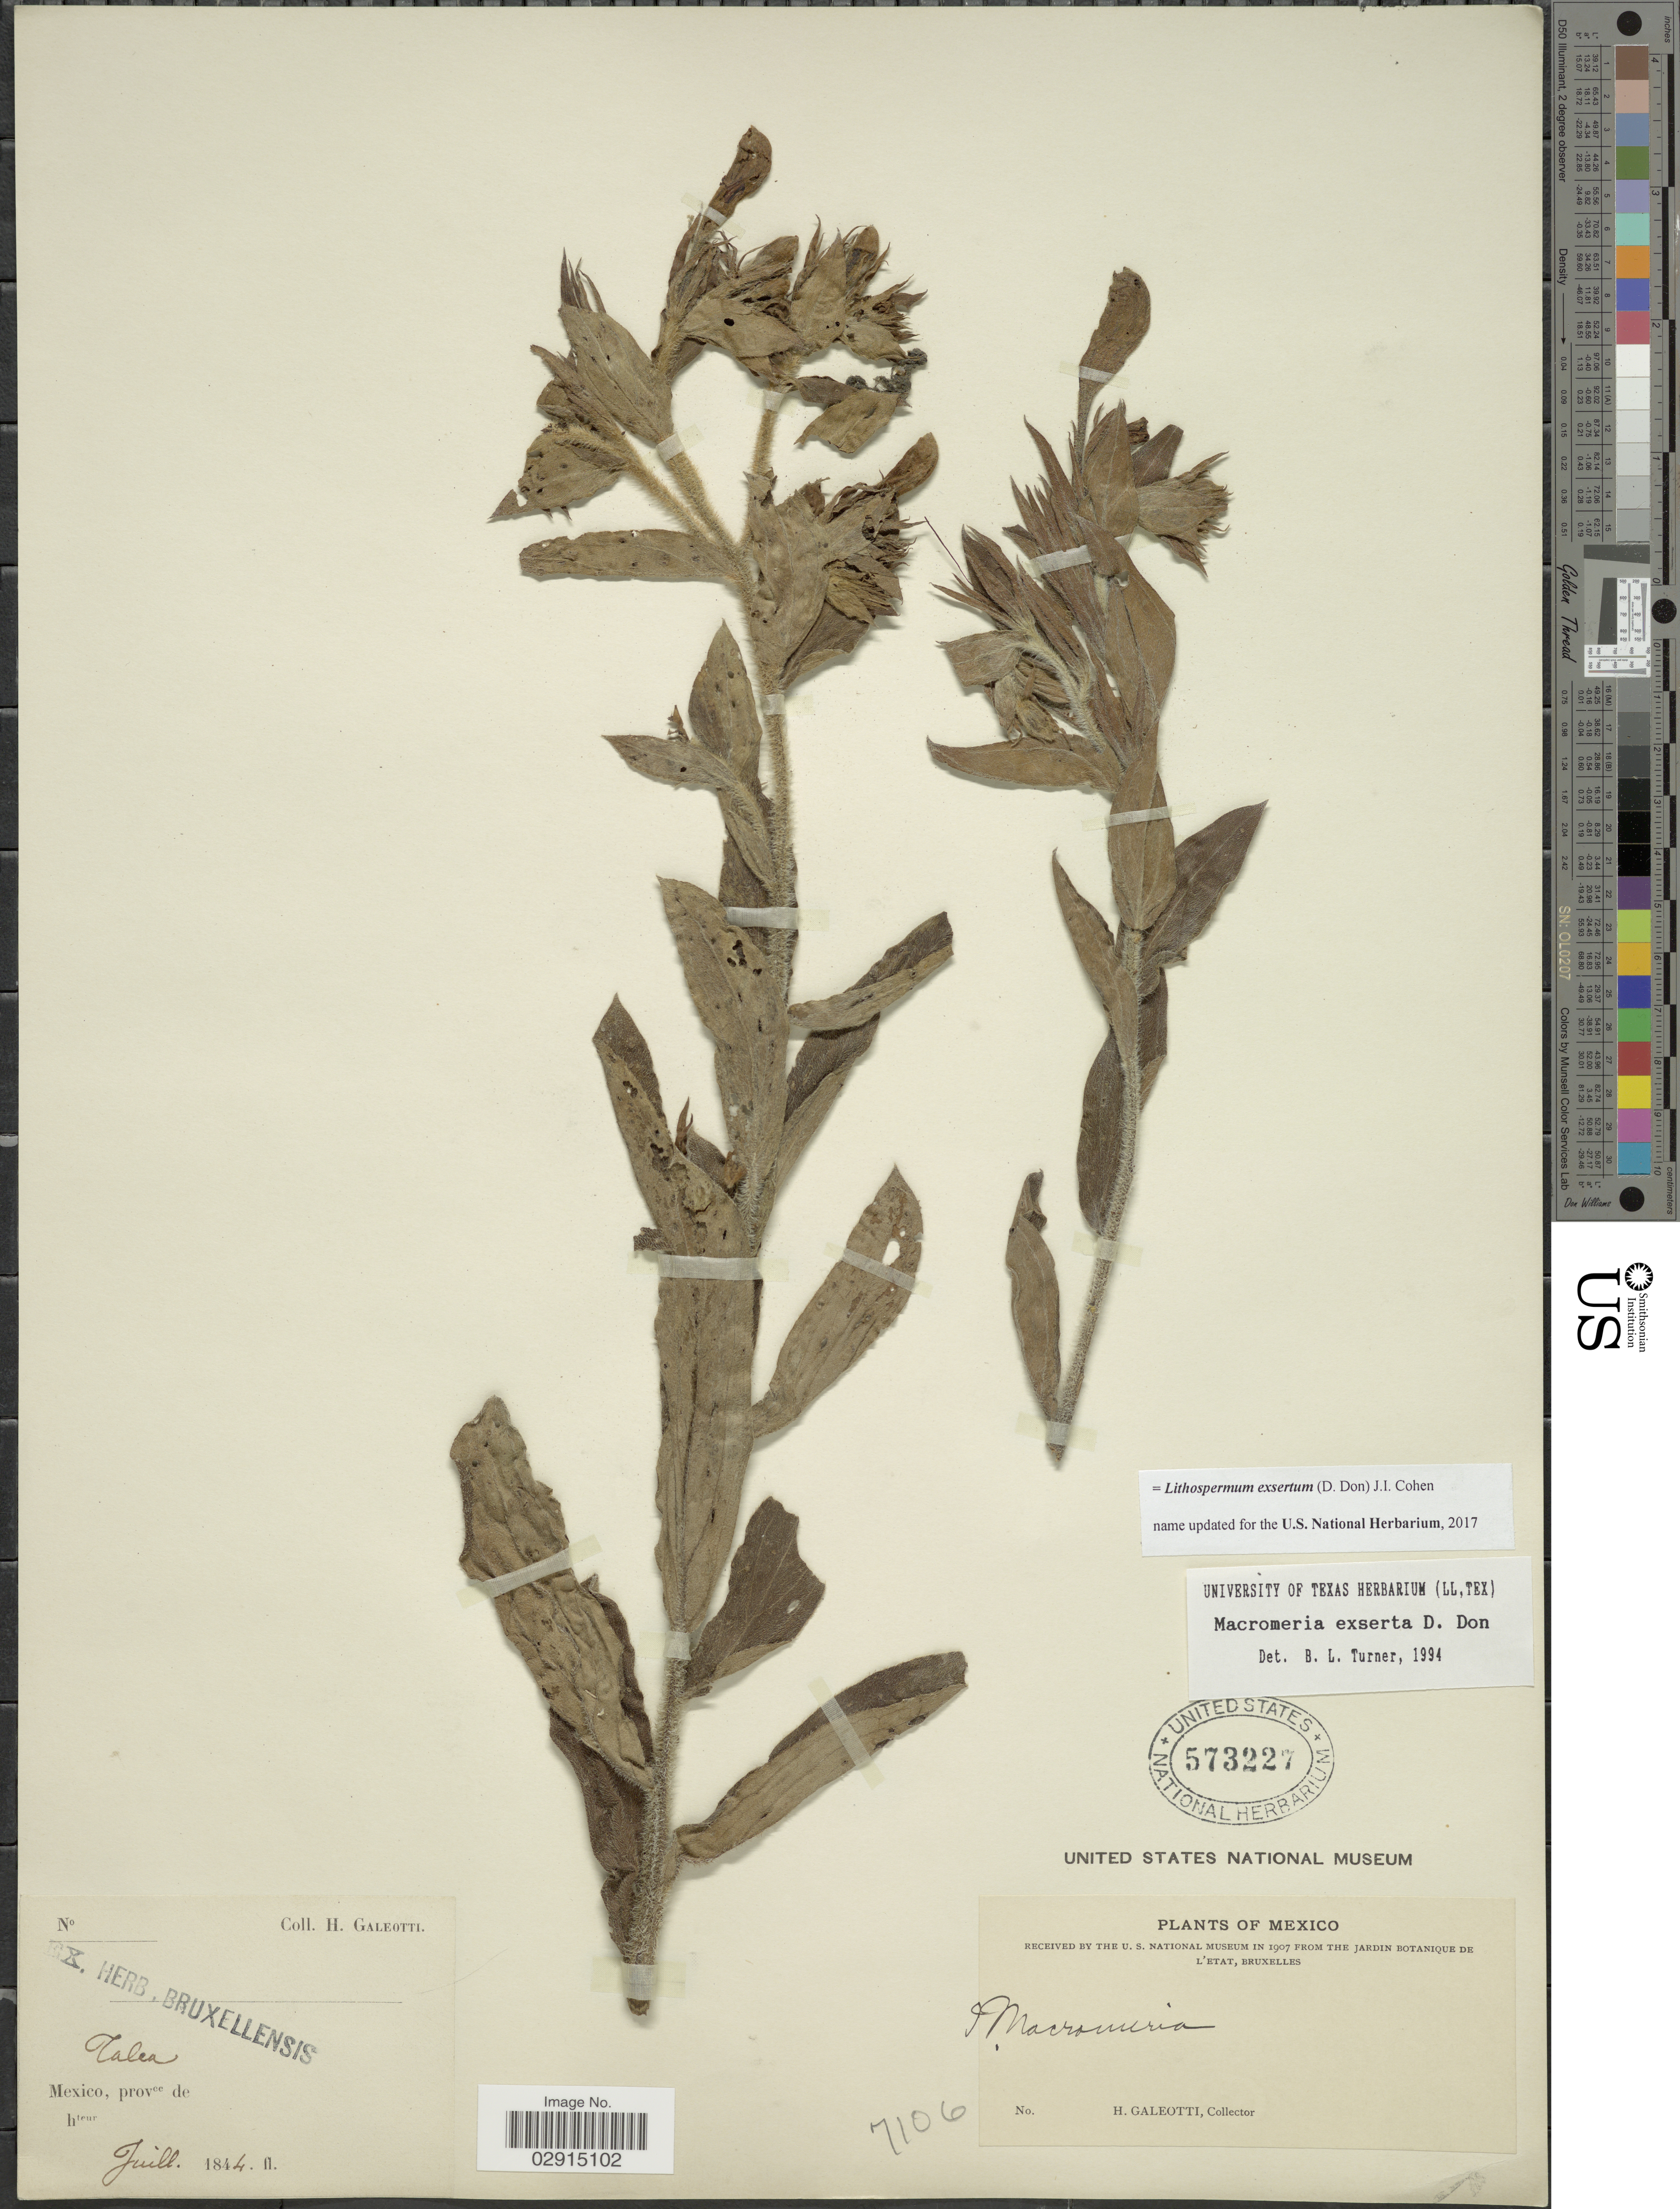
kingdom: Plantae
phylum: Tracheophyta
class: Magnoliopsida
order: Boraginales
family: Boraginaceae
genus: Lithospermum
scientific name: Lithospermum exsertum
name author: (D. Don) Cohen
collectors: H. G. Galeotti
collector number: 7106?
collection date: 1844-07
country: Mexico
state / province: Oaxaca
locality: Talea.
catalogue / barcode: US 573227